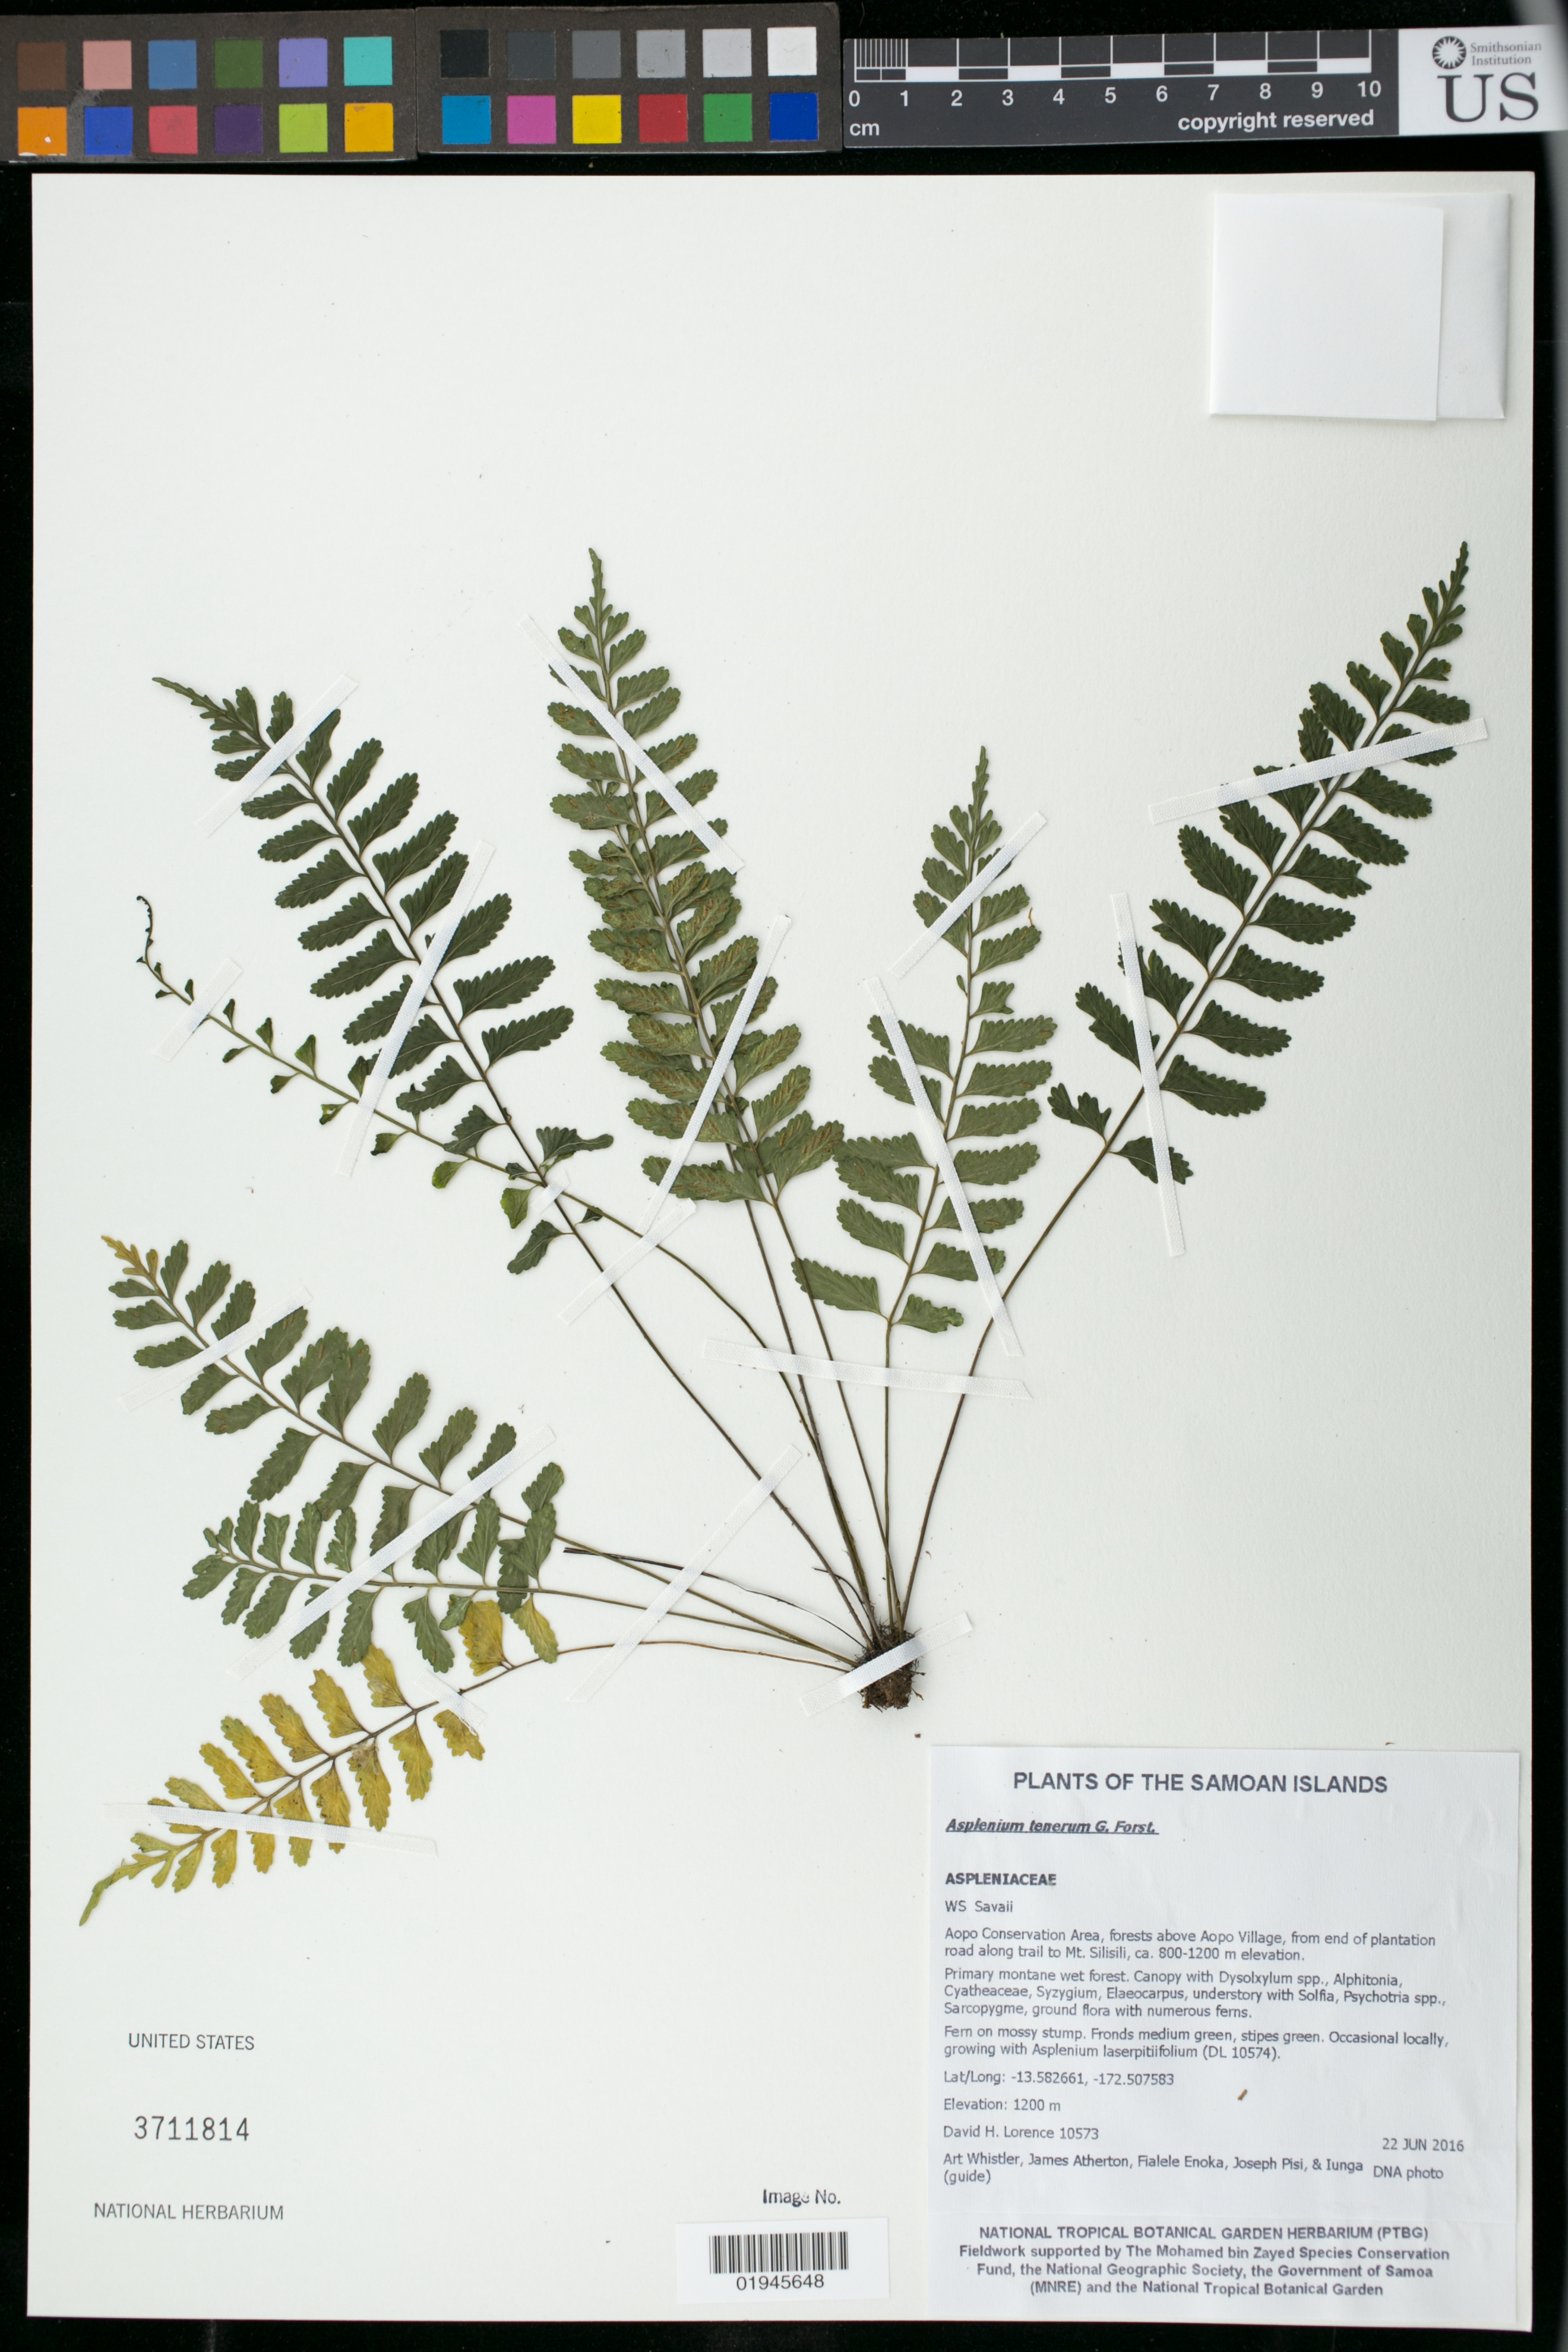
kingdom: Plantae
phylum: Tracheophyta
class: Polypodiopsida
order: Polypodiales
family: Aspleniaceae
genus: Asplenium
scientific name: Asplenium tenerum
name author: G. Forst.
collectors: D. Lorence, A. Whistler, J. Atherton, F. Enoka & J. Pisi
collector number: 10573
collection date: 2016-06-22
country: Samoa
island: Savai'i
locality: Aopo Conservation Area, forests above Aopo Village, from end of plantation road along trail to Mt. Silisili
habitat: Primary montane wet forest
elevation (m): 1200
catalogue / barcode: US 3711814